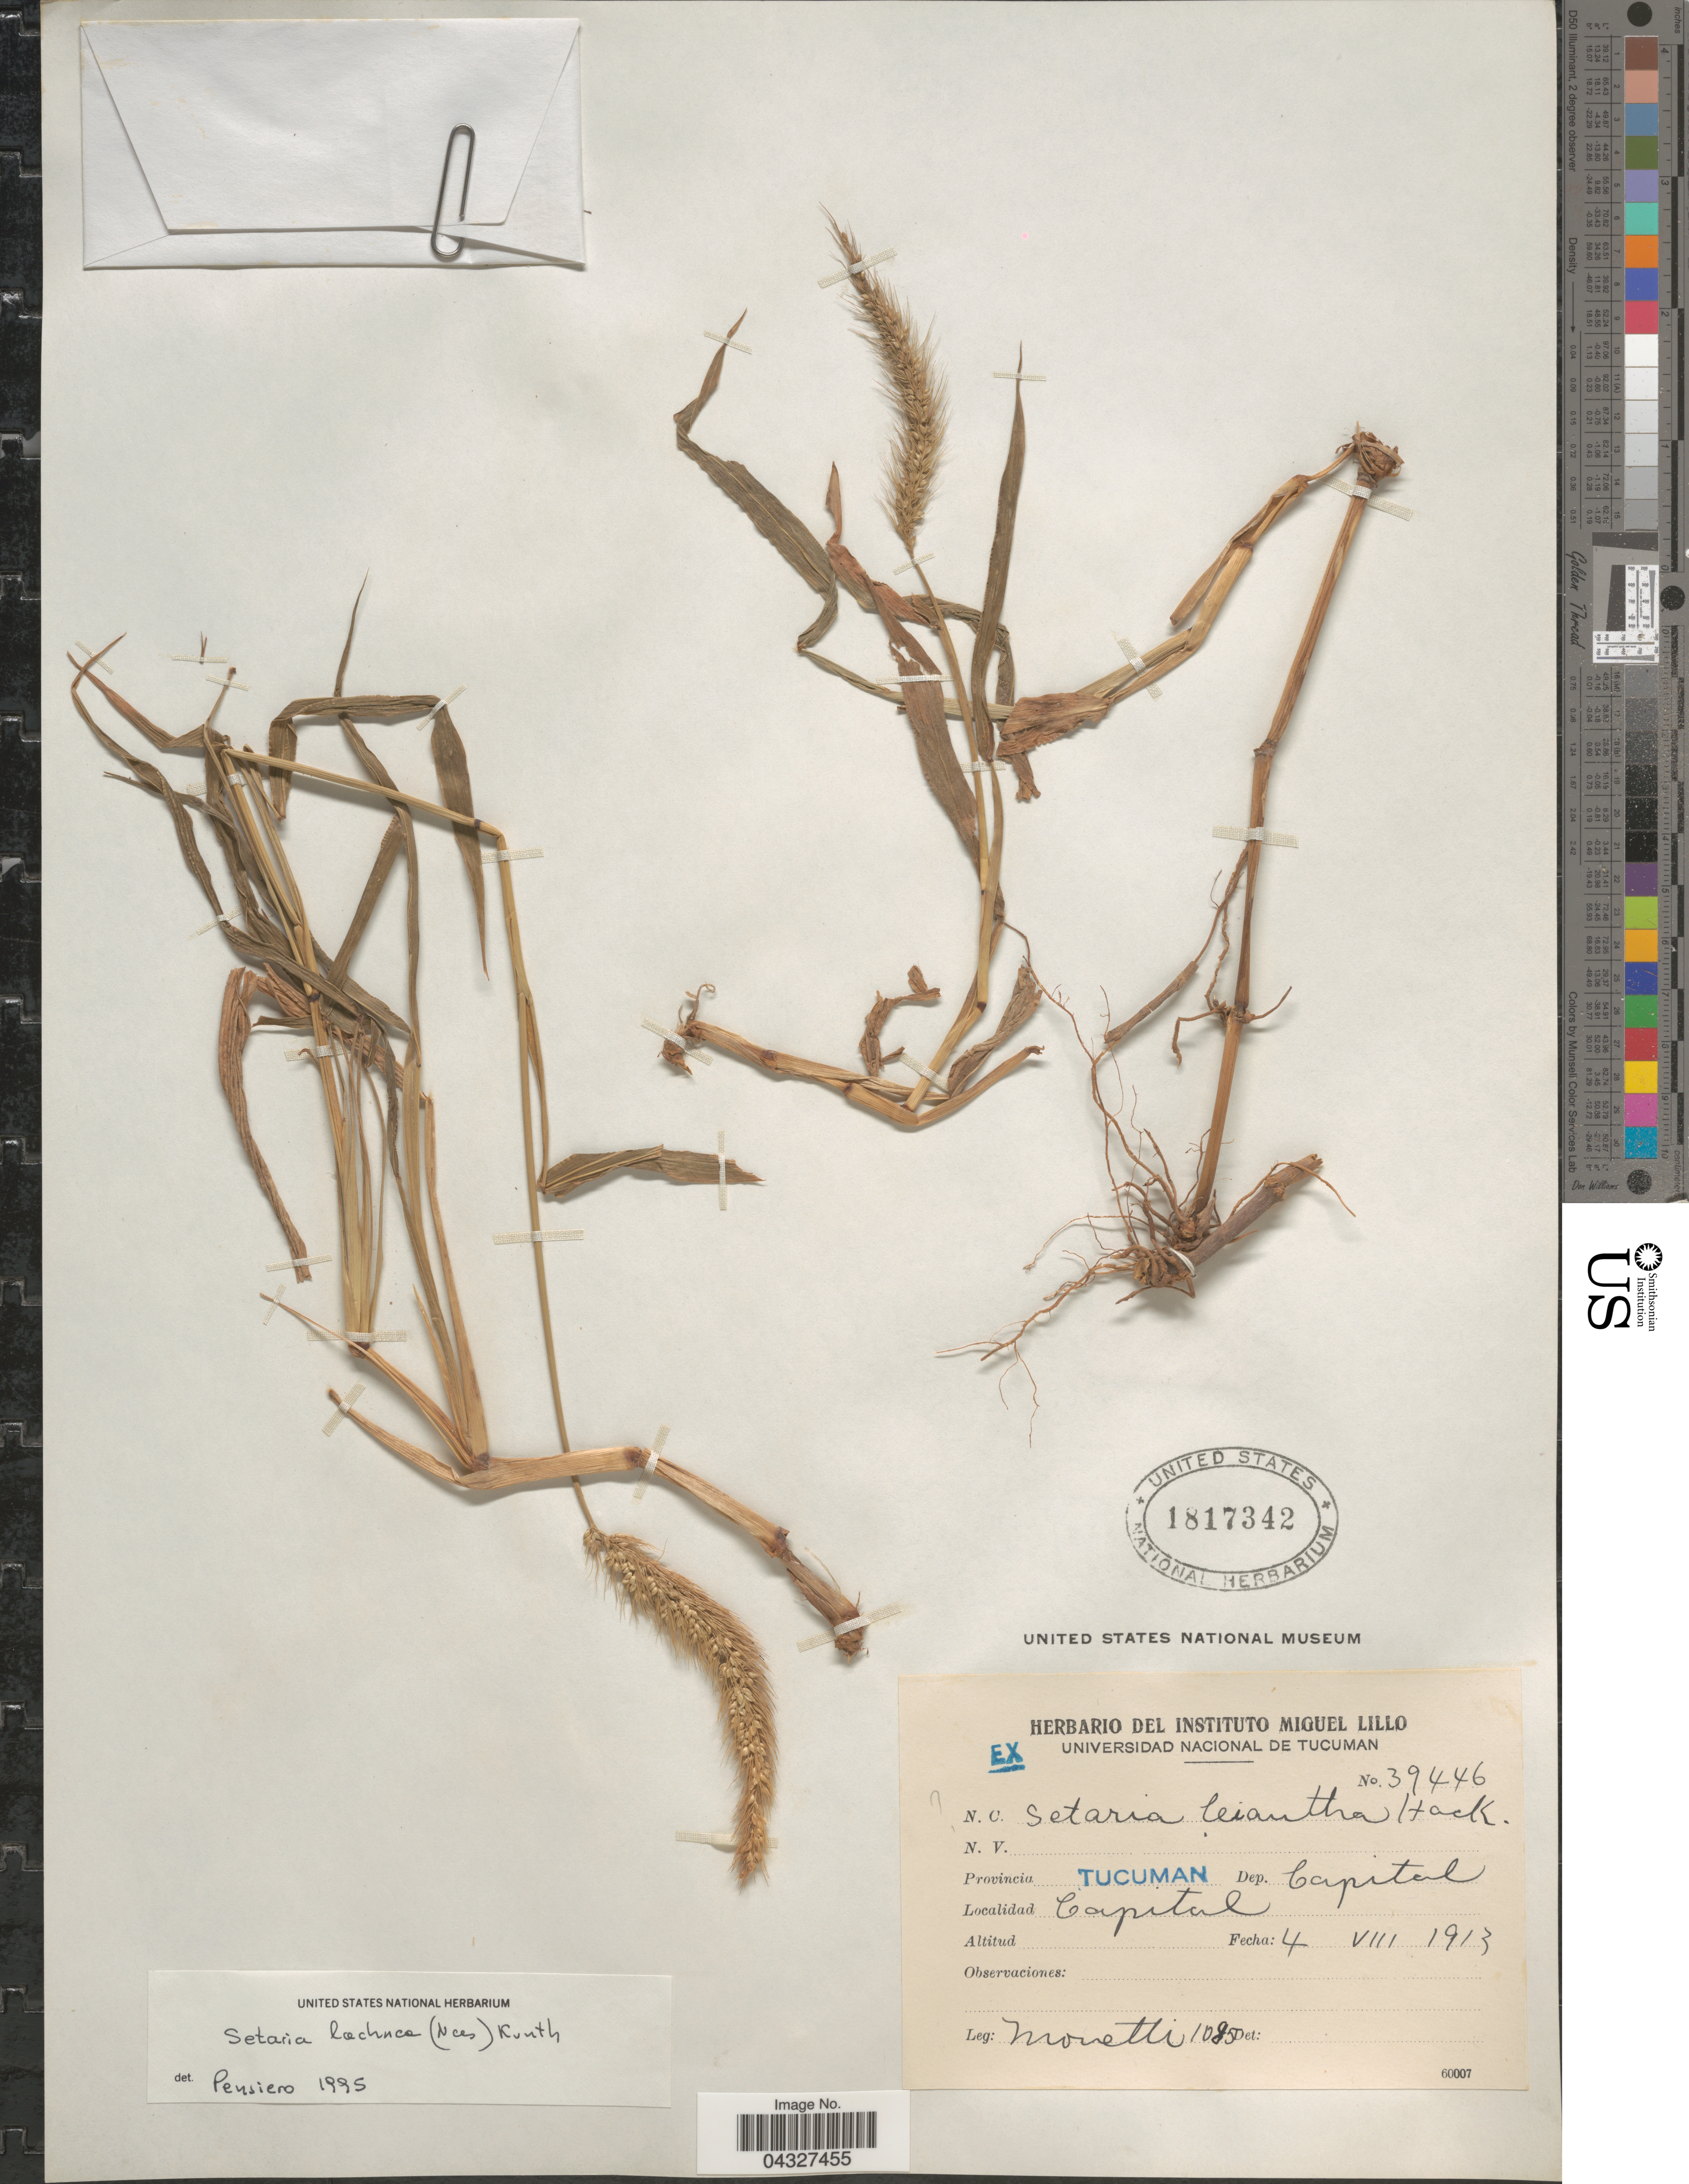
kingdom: Plantae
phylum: Tracheophyta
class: Liliopsida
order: Poales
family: Poaceae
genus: Setaria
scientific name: Setaria lachnea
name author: (Nees) Kunth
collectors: Monetti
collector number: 1095*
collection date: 1913-08-04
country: Argentina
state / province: Tucuman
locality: Dep. Capital. Capital.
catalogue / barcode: US 1817342